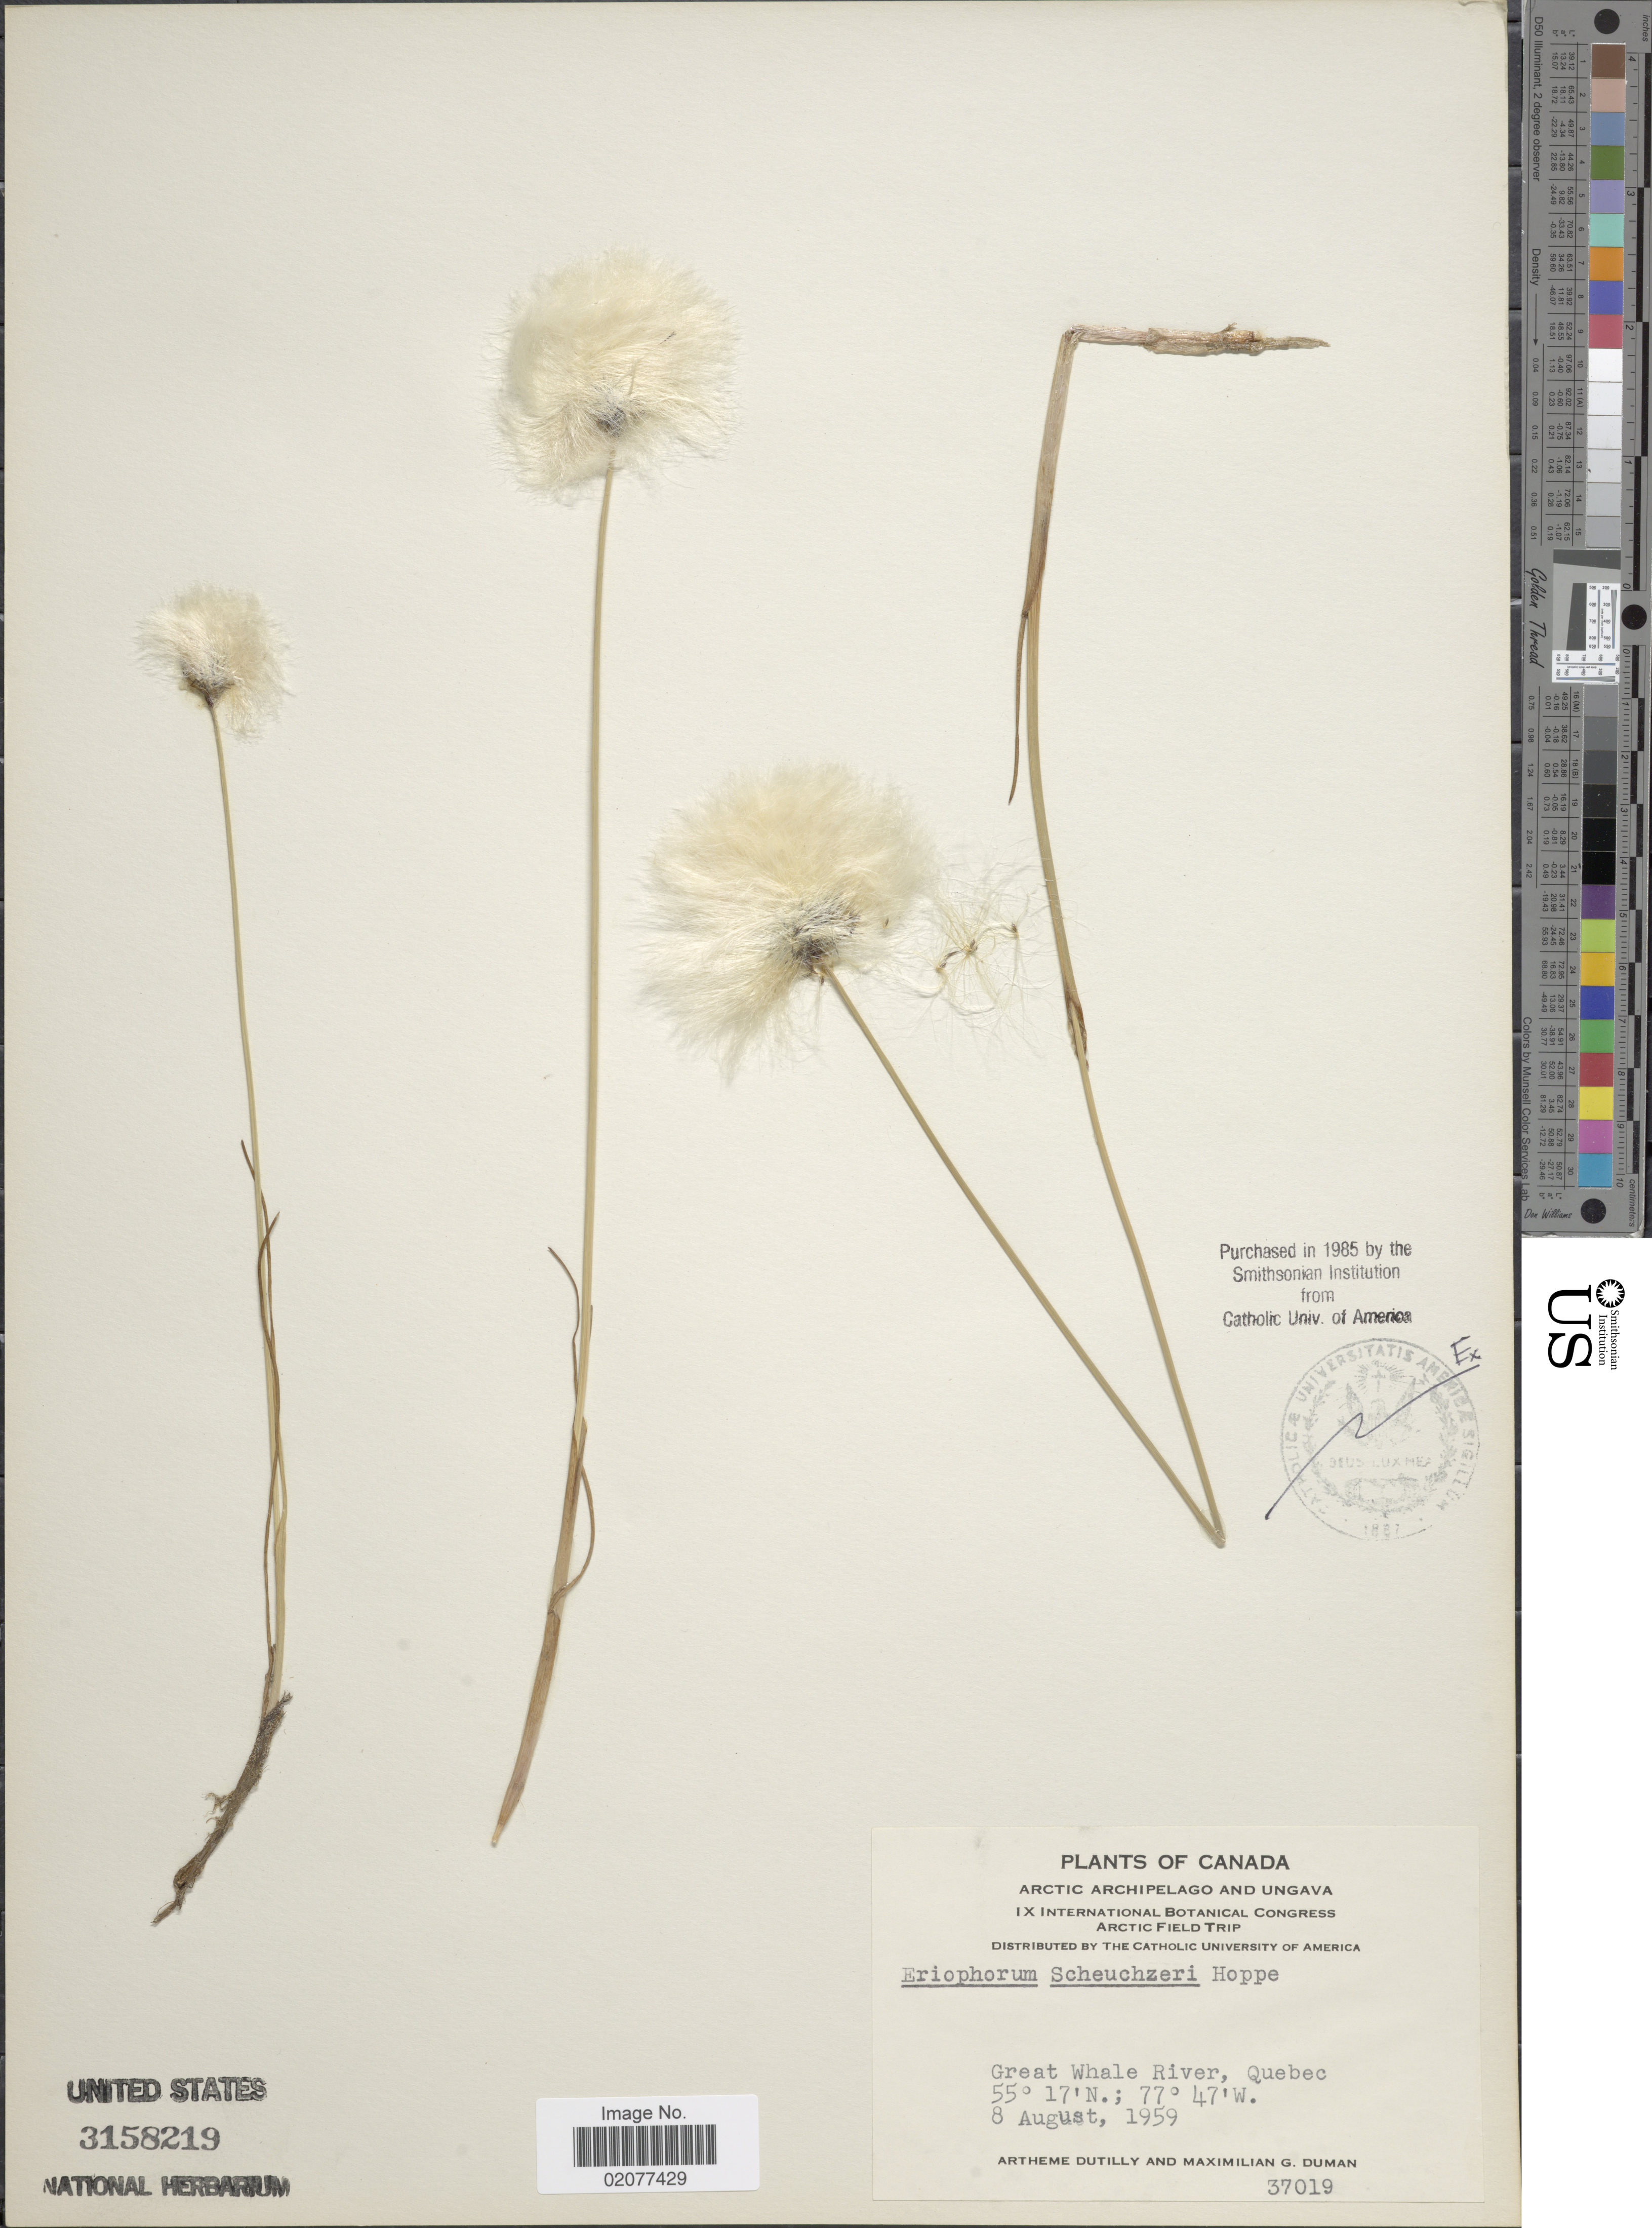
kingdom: Plantae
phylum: Tracheophyta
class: Liliopsida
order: Poales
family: Cyperaceae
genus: Eriophorum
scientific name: Eriophorum scheuchzeri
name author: Hoppe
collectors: A. Dutilly & M. Duman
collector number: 37019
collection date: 1959-08-08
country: Canada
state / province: Quebec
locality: Arctic Archipelago and Ungava. Great Whale River, Quebec.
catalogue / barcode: US 3158219